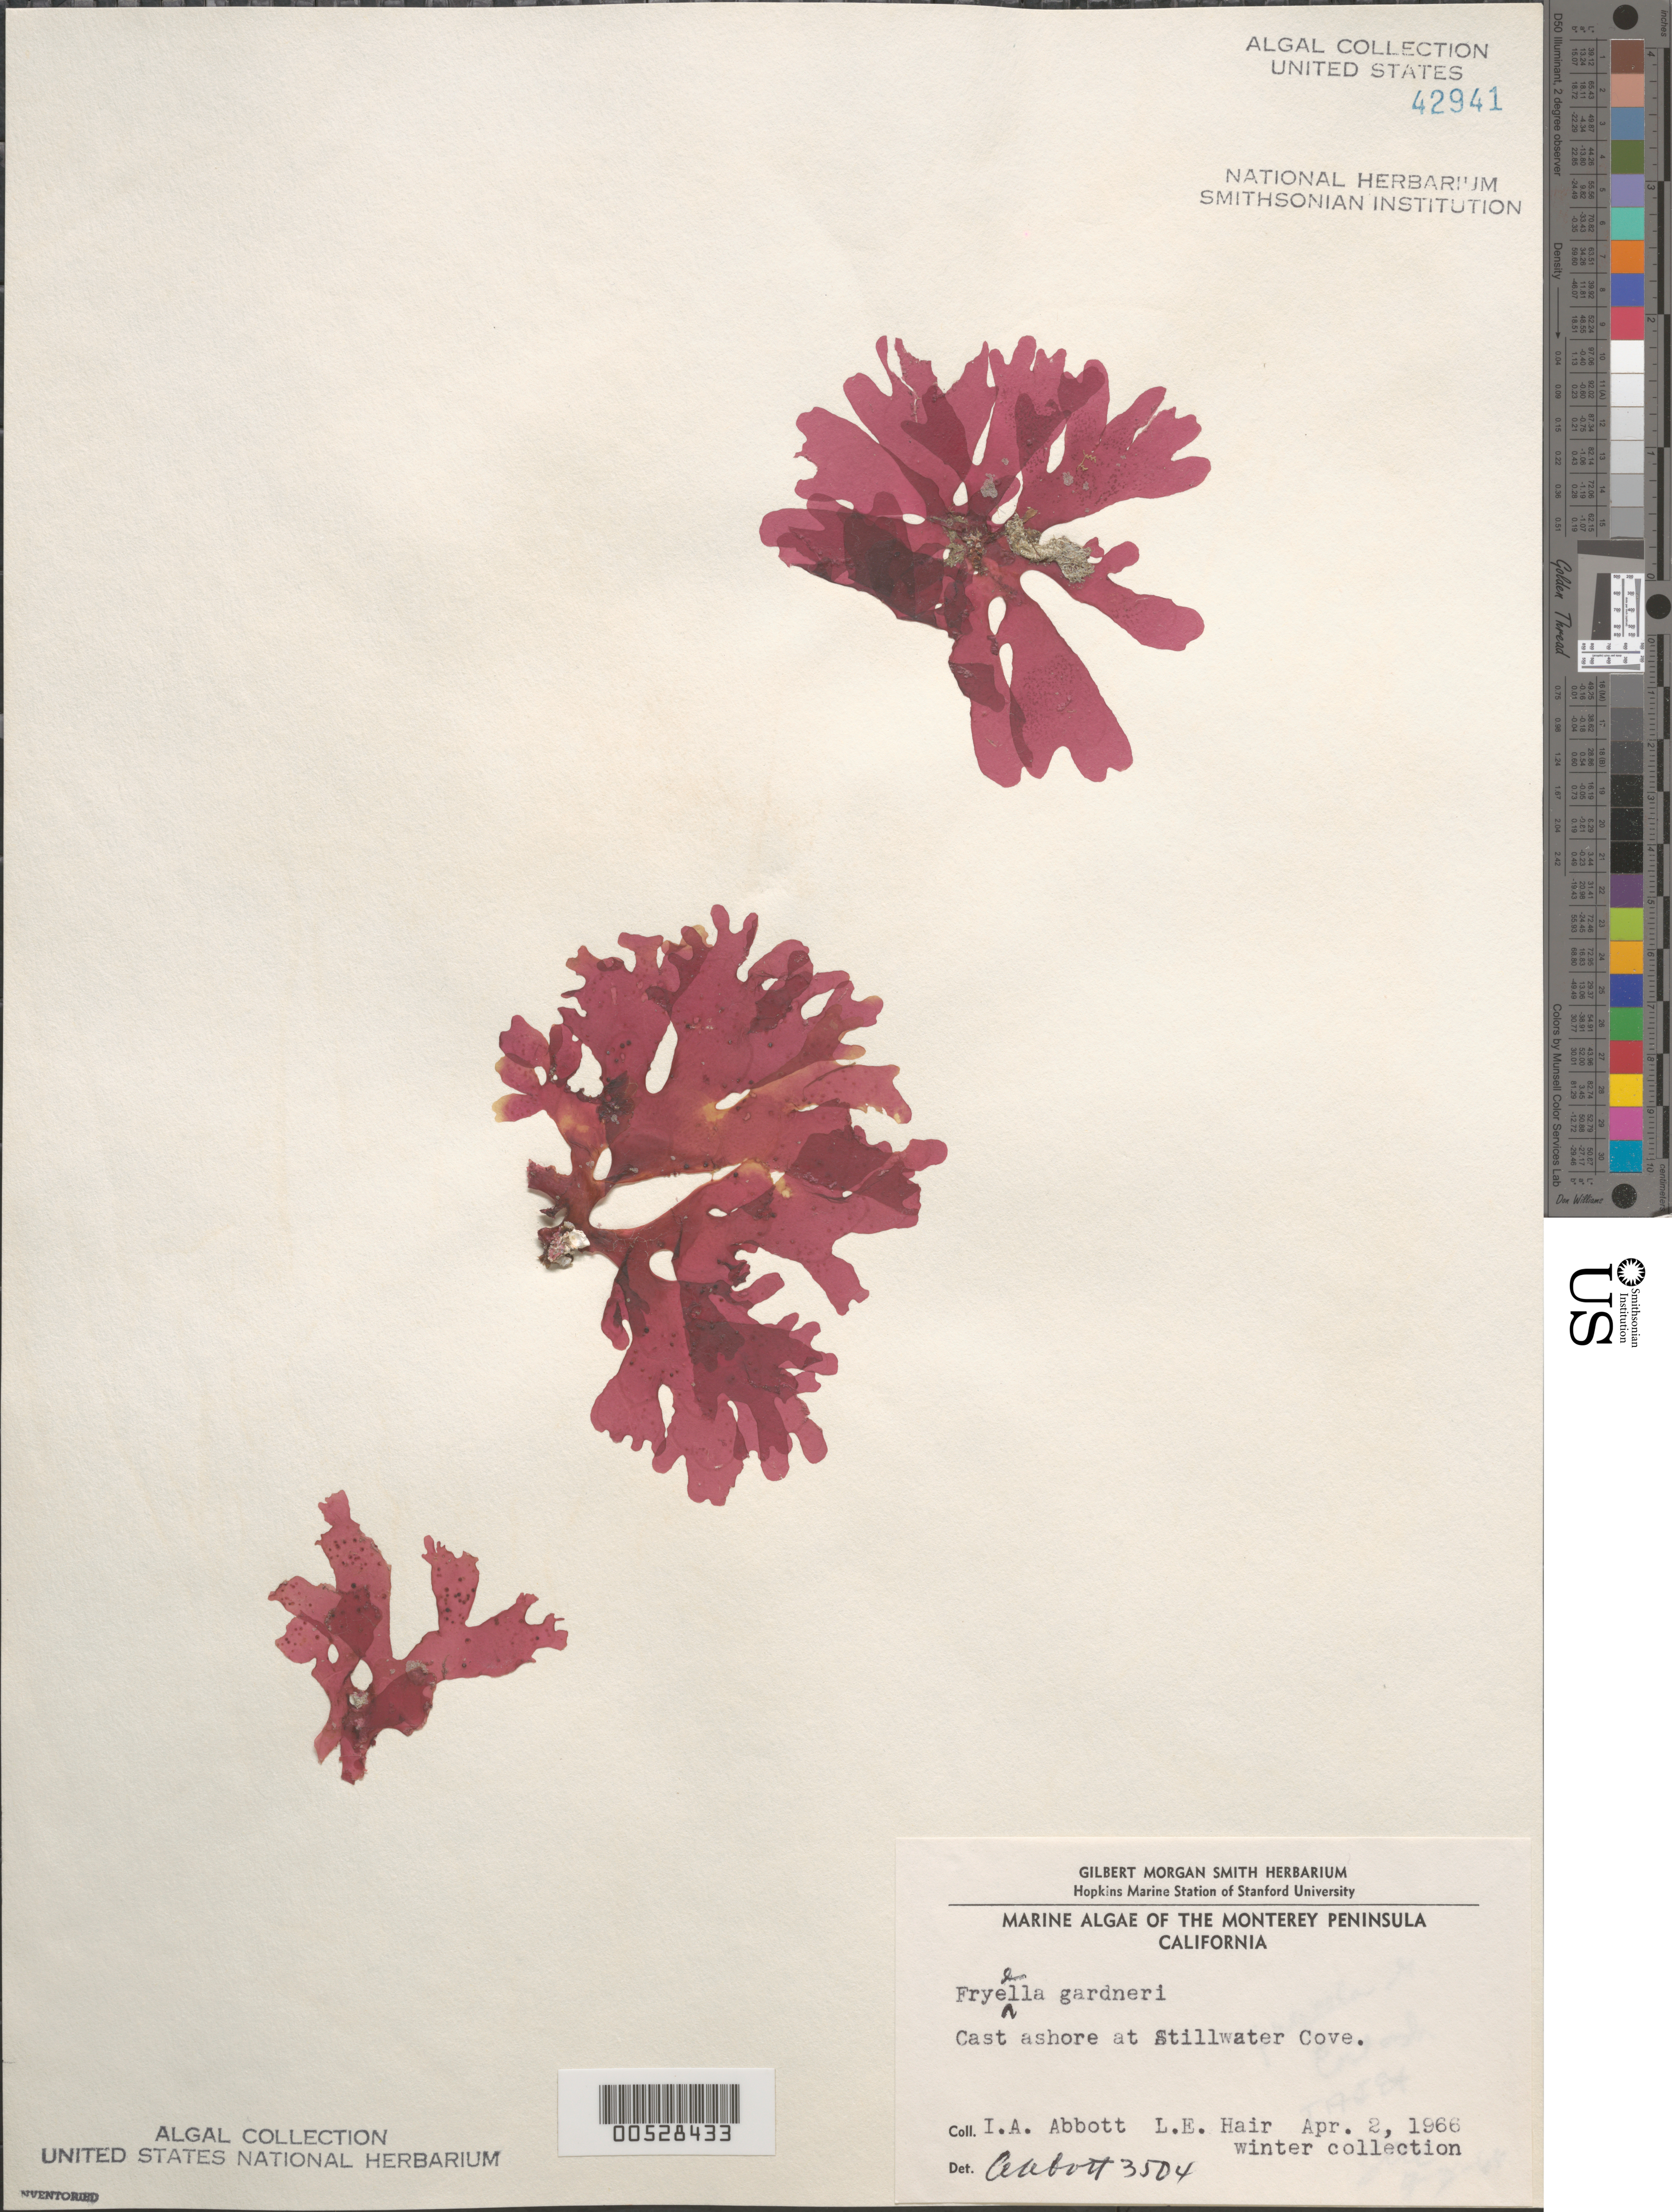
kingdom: Plantae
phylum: Rhodophyta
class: Florideophyceae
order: Rhodymeniales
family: Fryeellaceae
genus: Fryeella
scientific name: Fryeella gardneri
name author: (Setch.) Kylin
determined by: Abbott, Isabella A.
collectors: I. A. Abbott & L. Hair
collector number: IAA 3504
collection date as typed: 02 Apr 1966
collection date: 1966-04-02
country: United States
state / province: California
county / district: Monterey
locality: Stillwater Cove, Monterey Peninsula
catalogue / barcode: US 42941